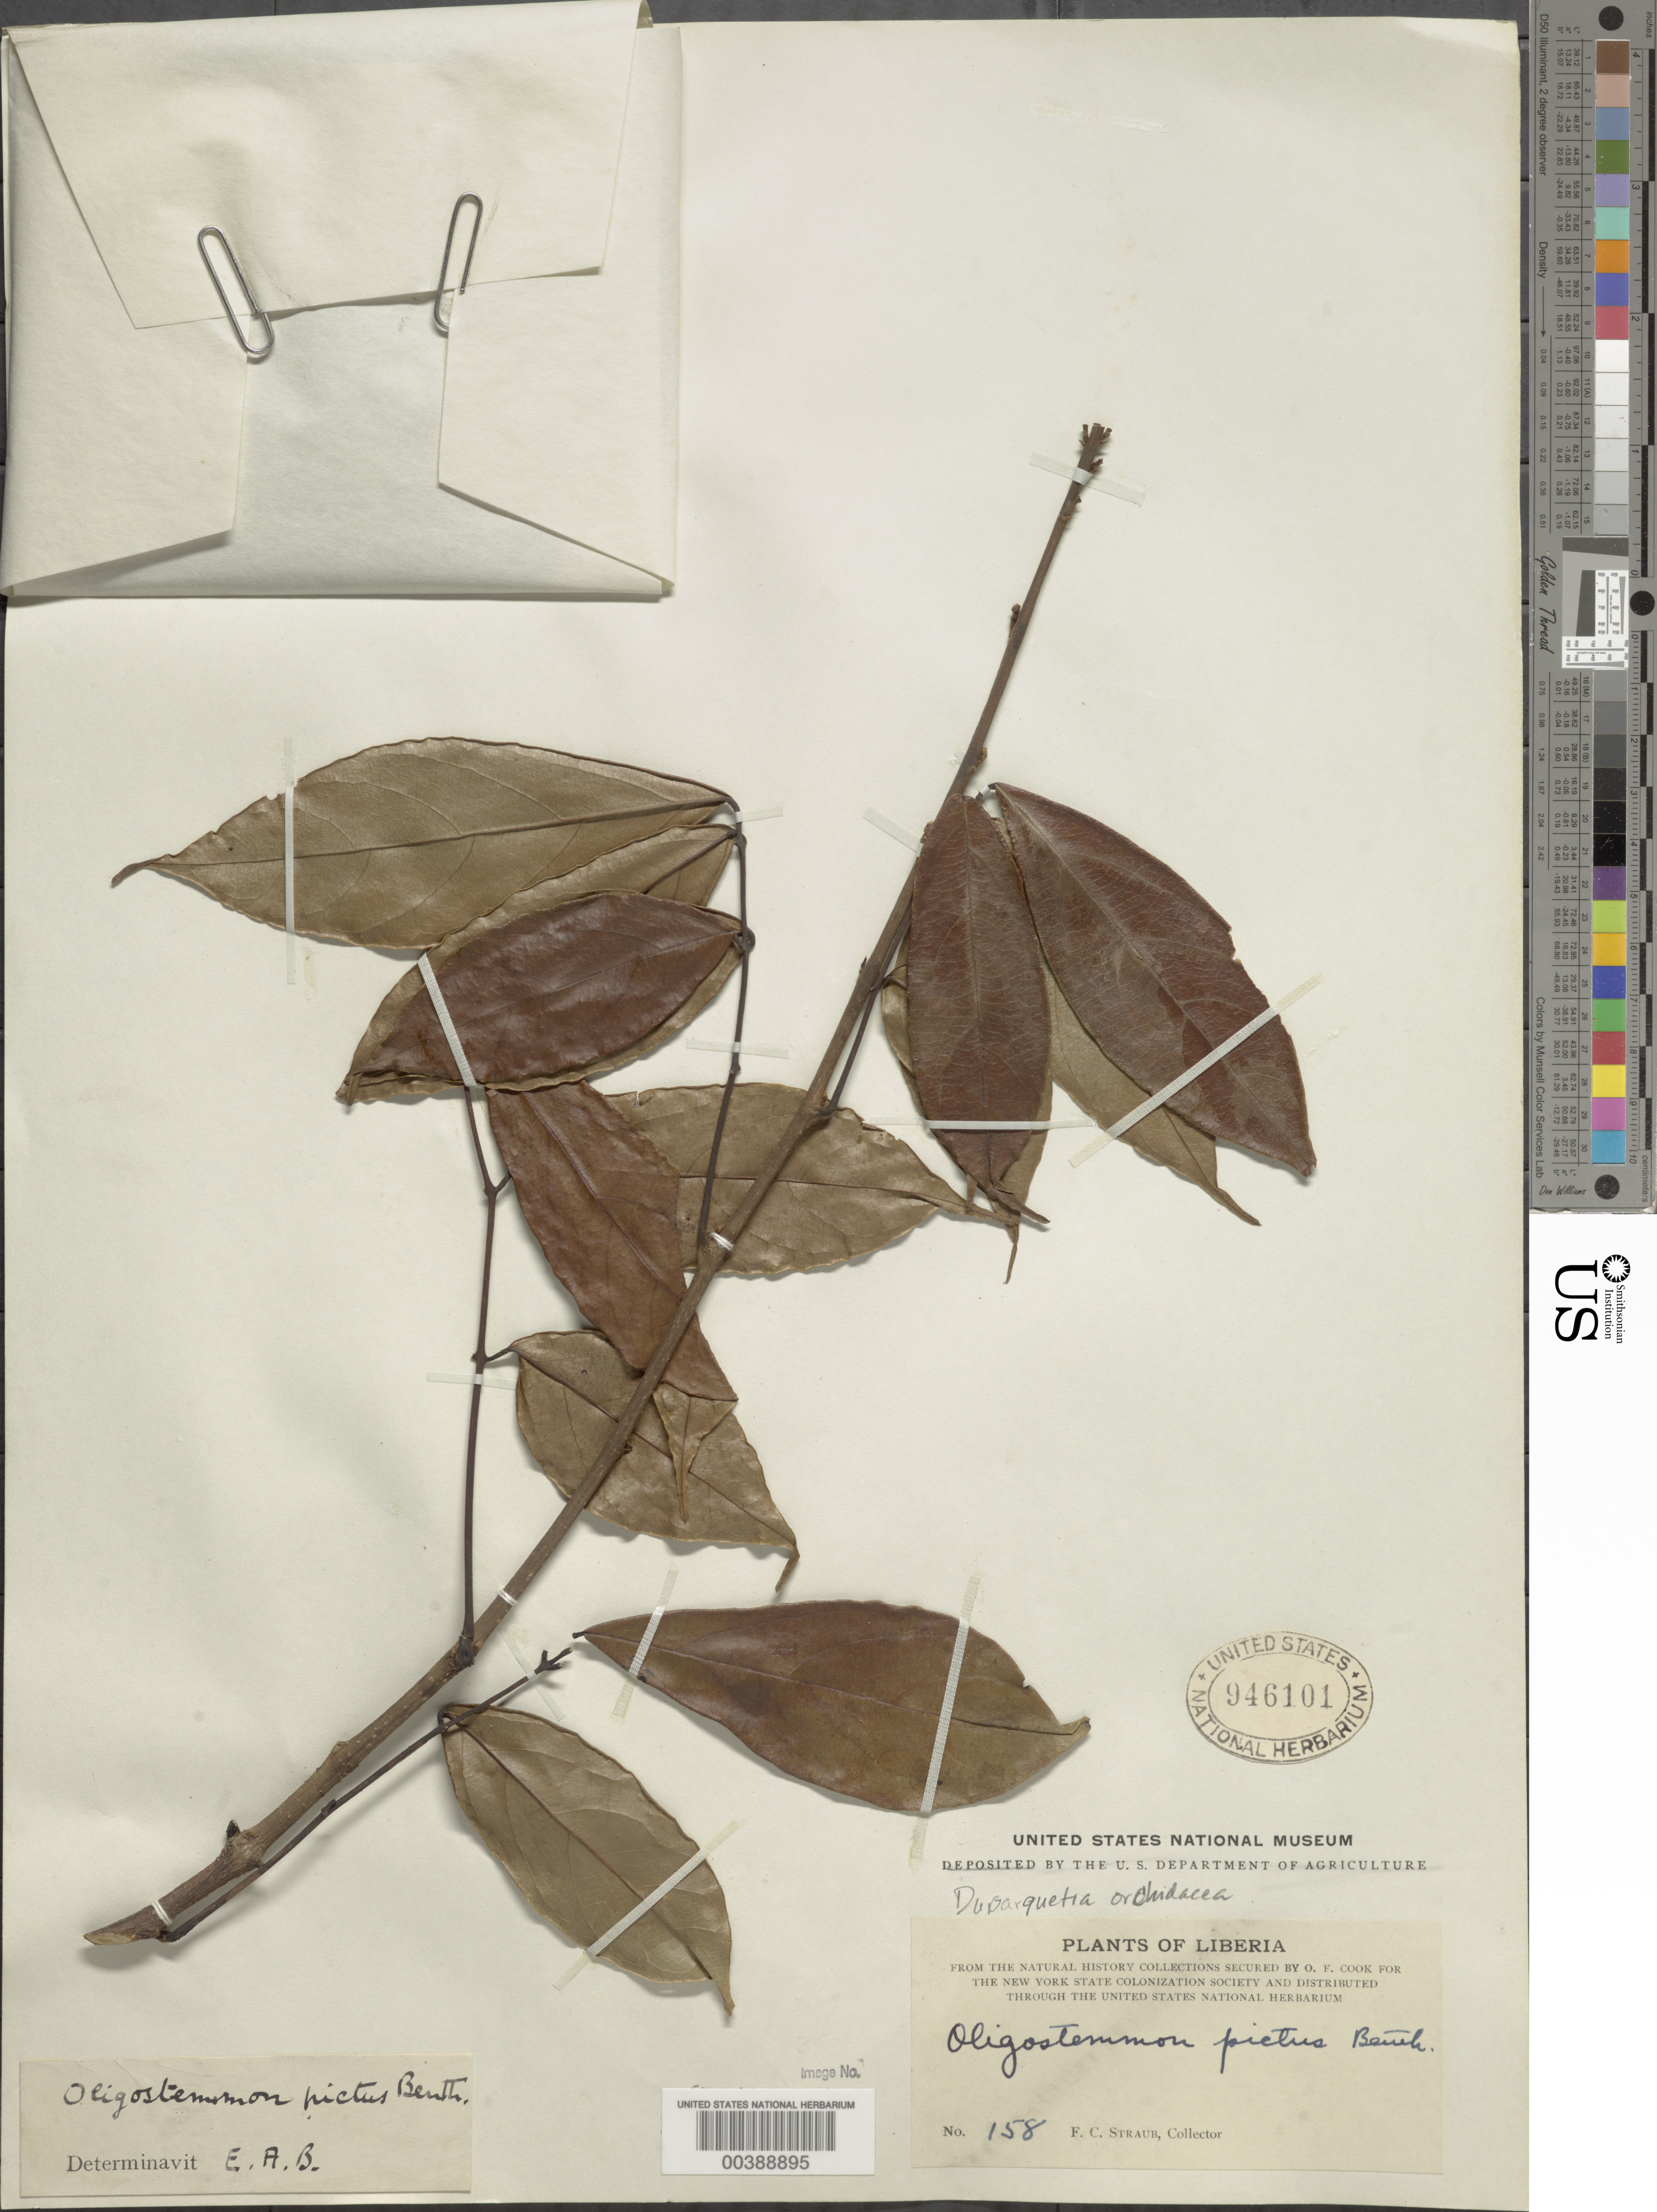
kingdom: Plantae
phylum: Tracheophyta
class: Magnoliopsida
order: Fabales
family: Fabaceae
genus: Duparquetia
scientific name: Duparquetia orchidacea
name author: Baill.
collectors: F. Straub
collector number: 158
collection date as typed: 18--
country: Liberia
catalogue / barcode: US 946101